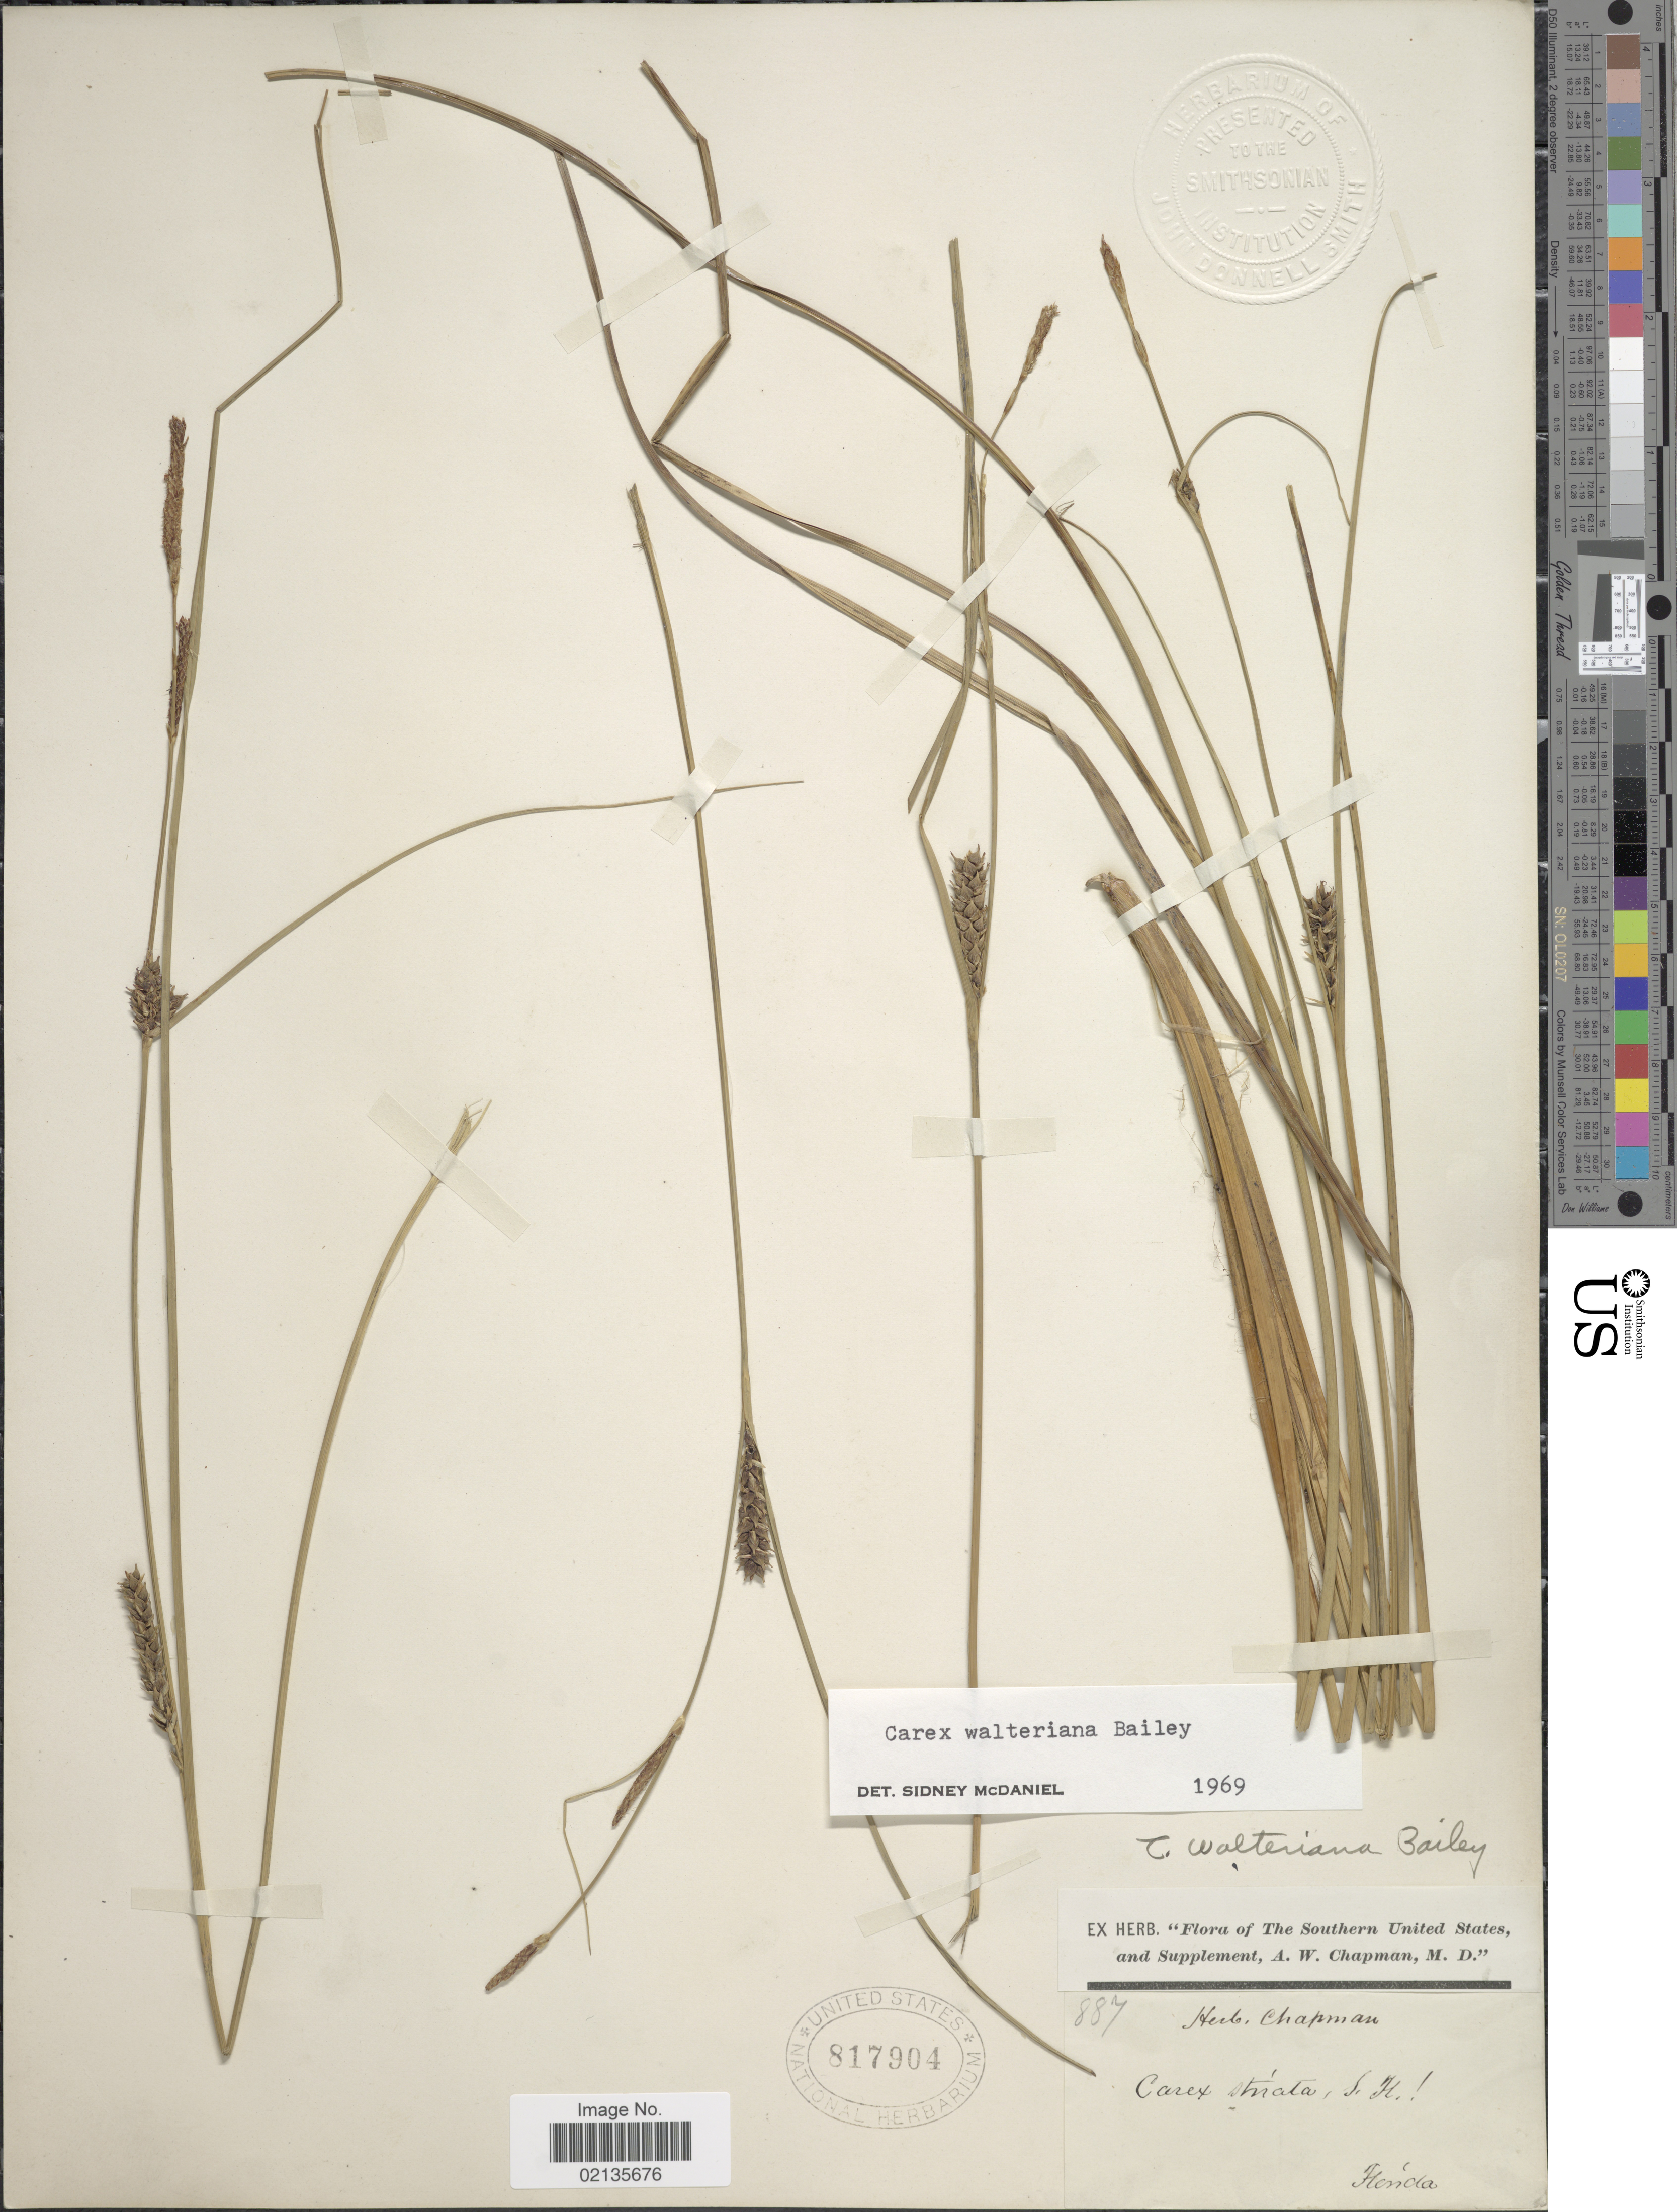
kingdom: Plantae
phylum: Tracheophyta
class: Liliopsida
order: Poales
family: Cyperaceae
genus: Carex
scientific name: Carex striata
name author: Michx.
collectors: A. W. Chapman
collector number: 887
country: United States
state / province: Florida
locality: Southern United States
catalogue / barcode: US 817904